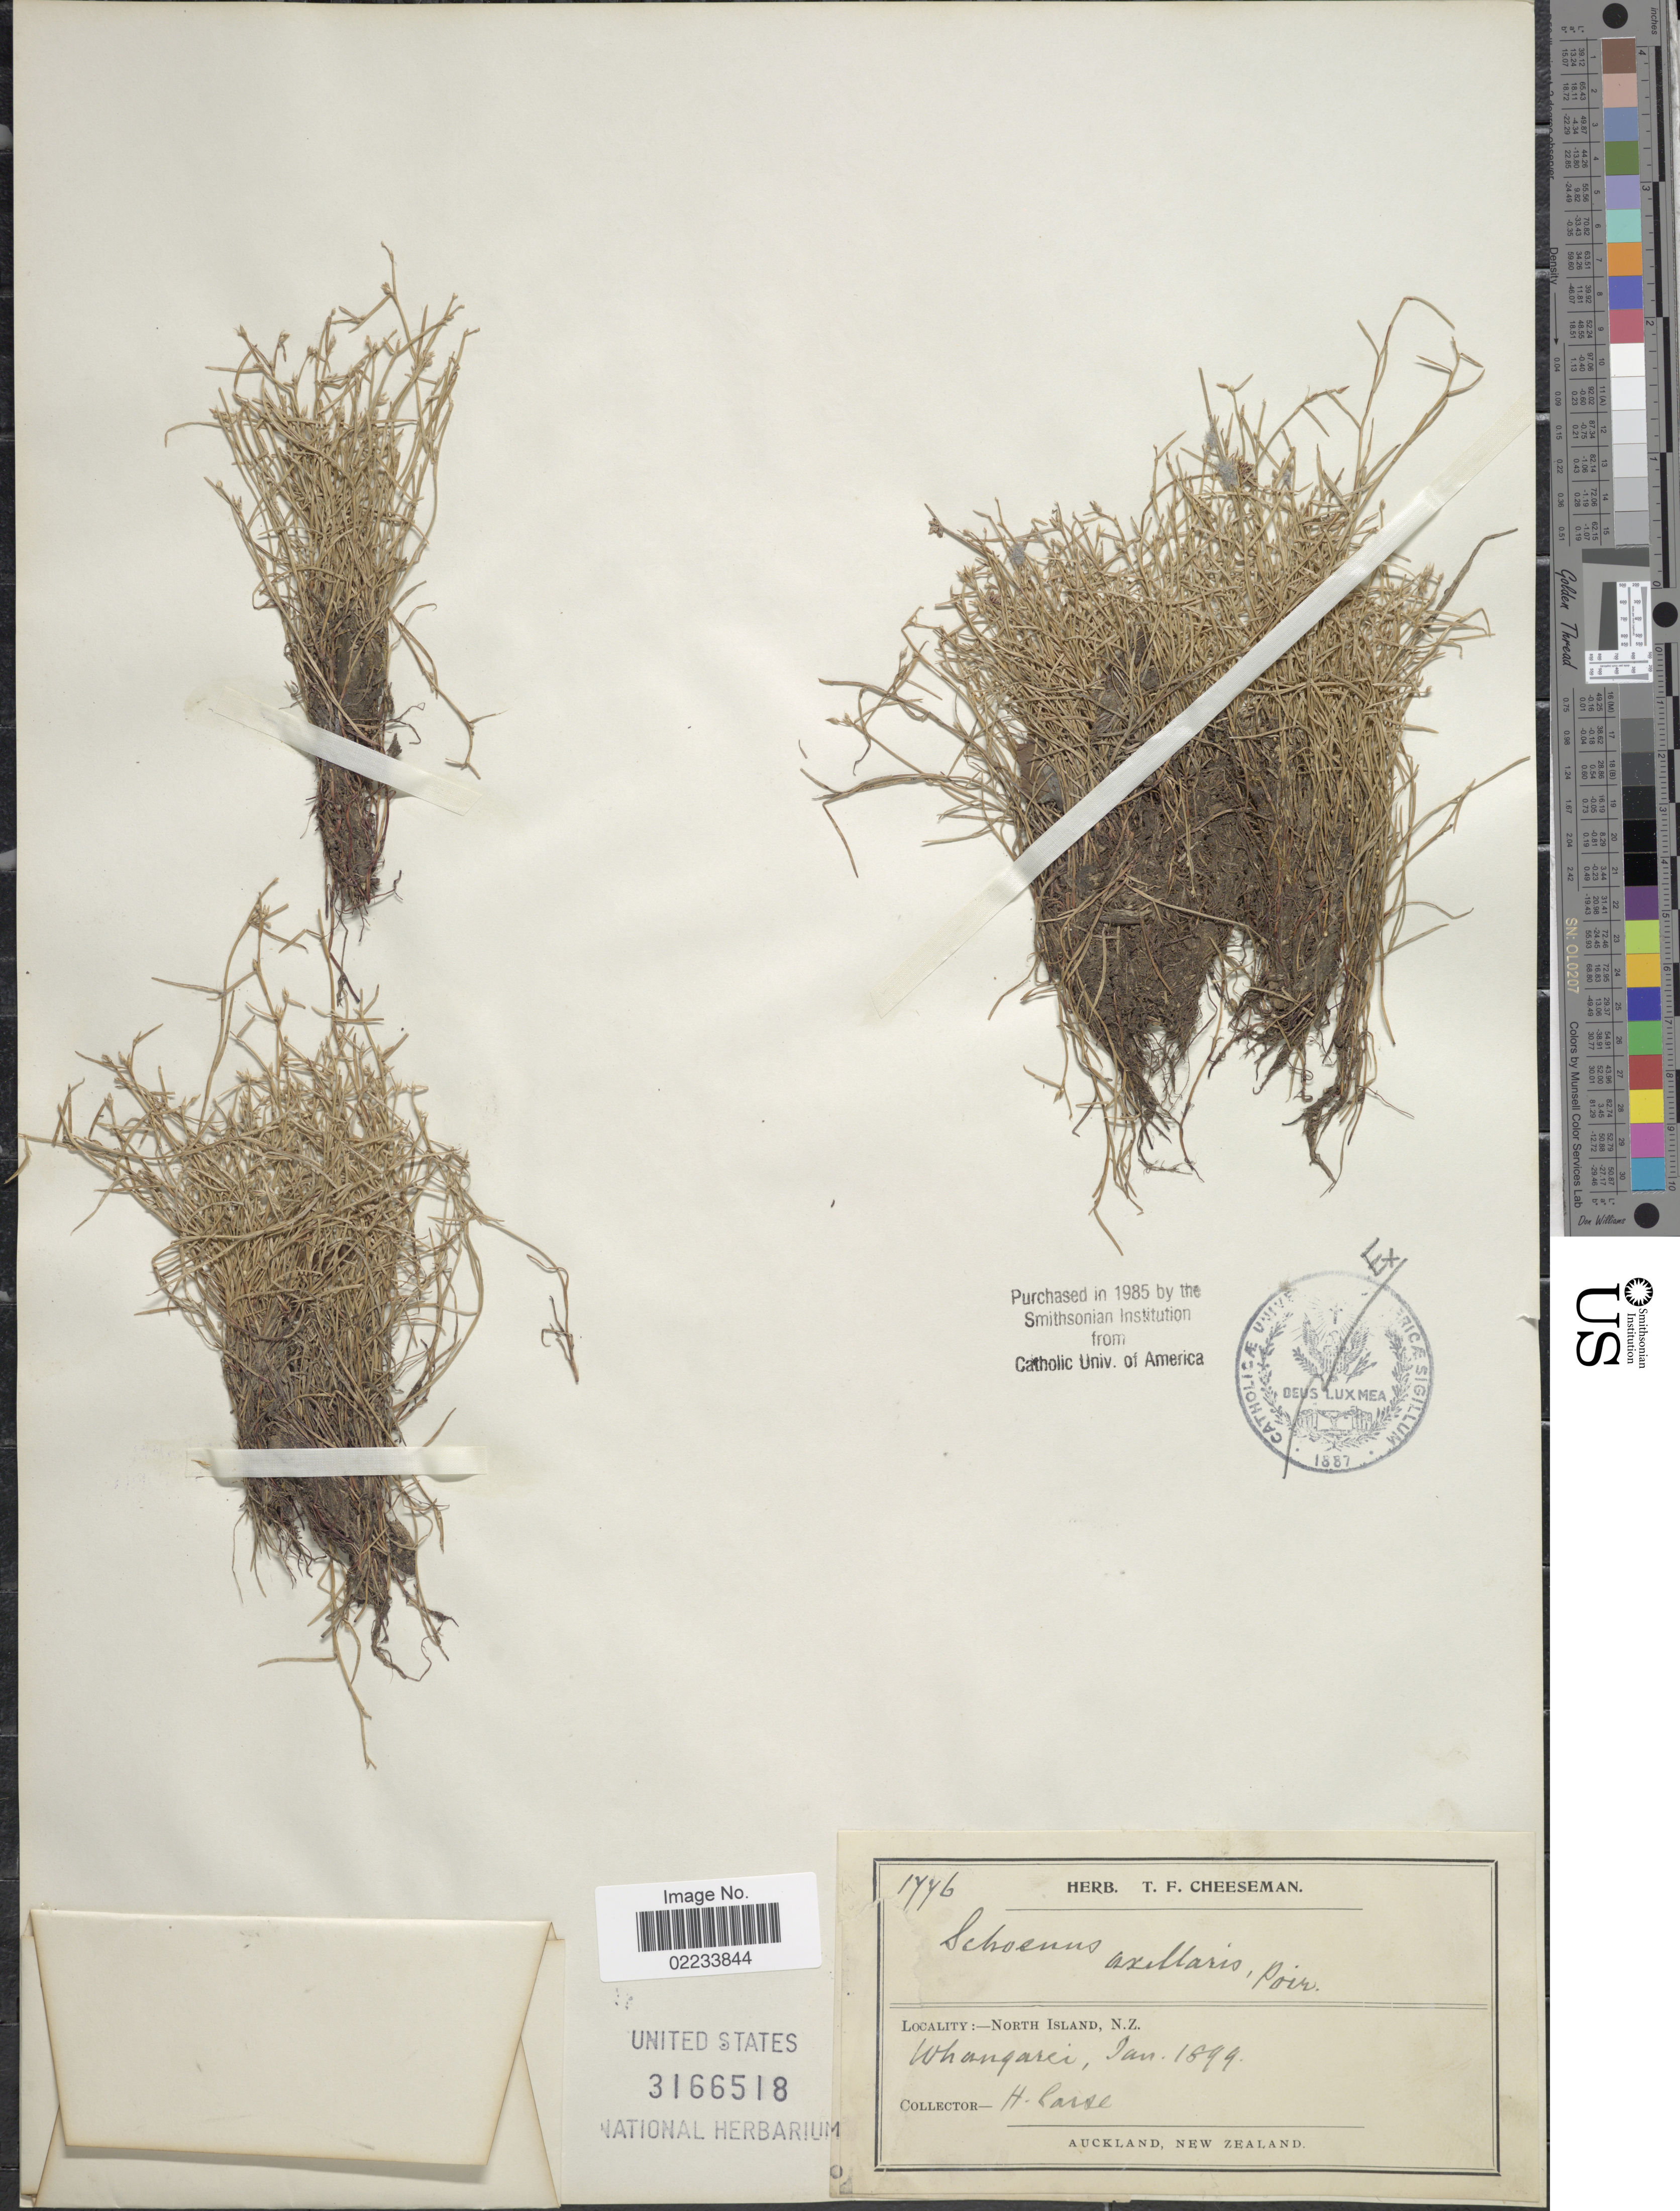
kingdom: Plantae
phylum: Tracheophyta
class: Liliopsida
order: Poales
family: Cyperaceae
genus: Schoenus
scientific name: Schoenus maschalinus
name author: Roem. & Schult.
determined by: Strong, Mark T., (BOT), Smithsonian Institution - National Museum of Natural History (UNITED STATES)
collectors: H. Carse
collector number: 1776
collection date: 1899-01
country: New Zealand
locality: North Island, Whangarei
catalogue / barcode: US 3166518